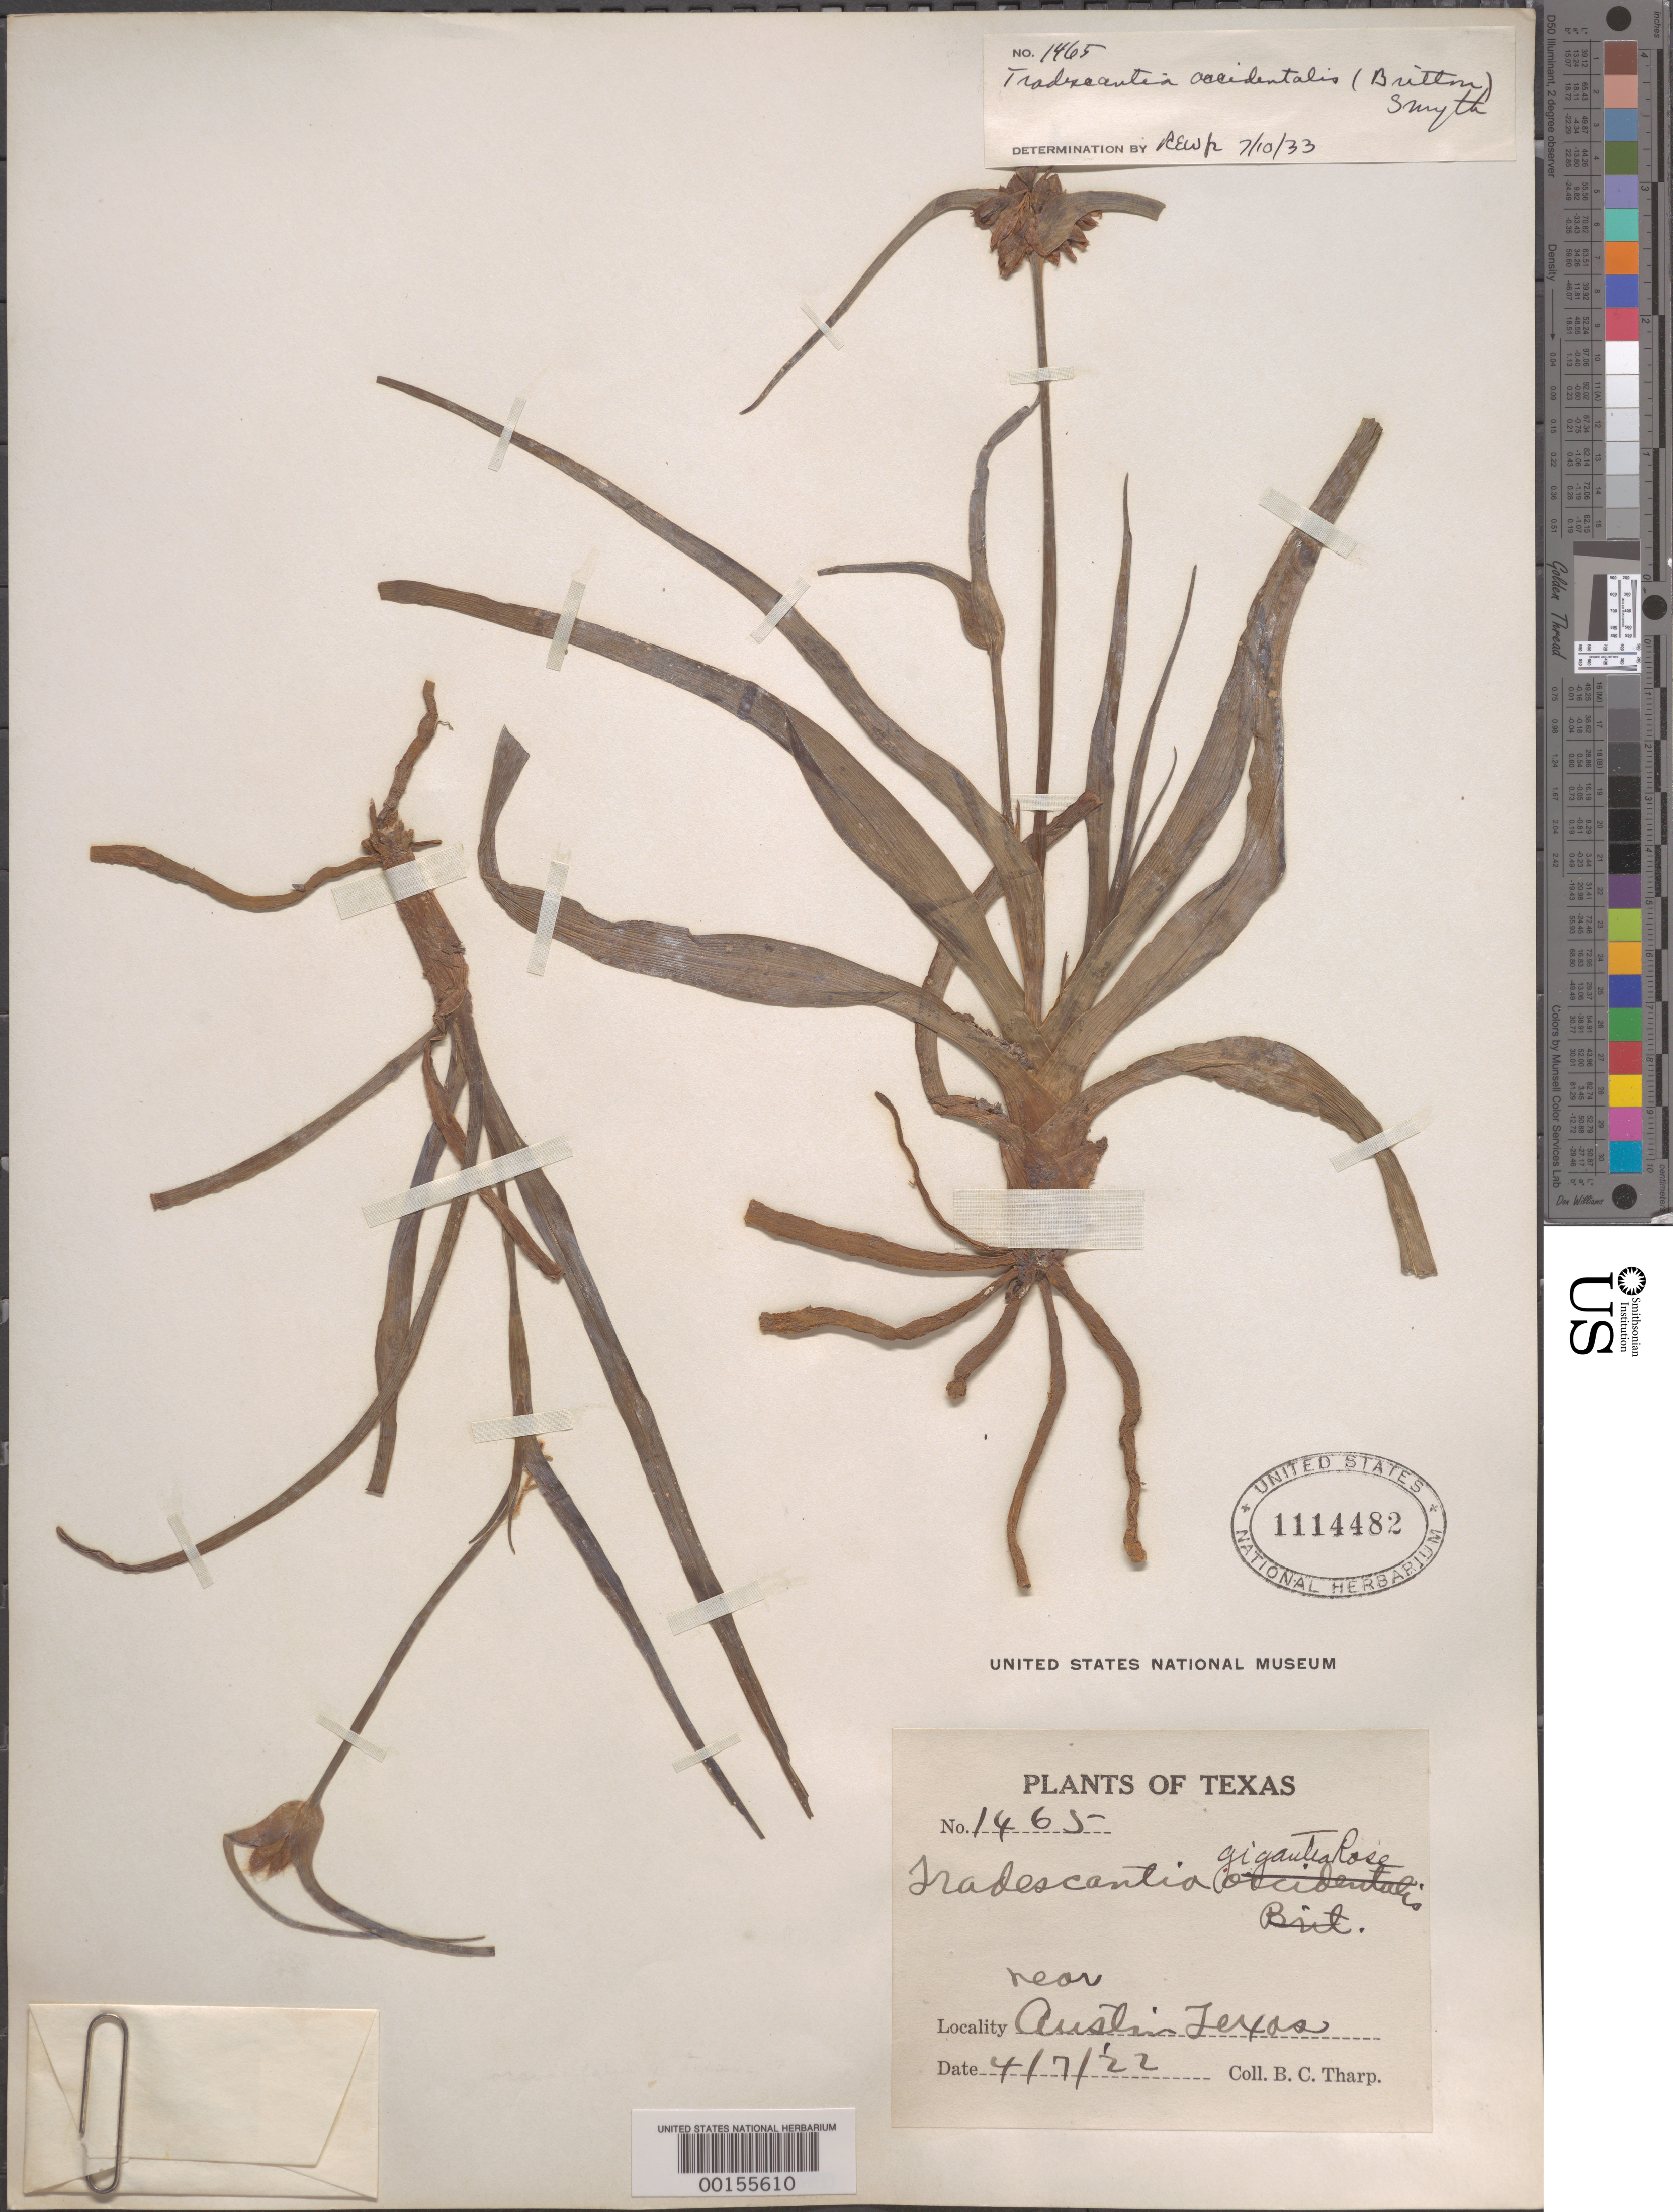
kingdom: Plantae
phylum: Tracheophyta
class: Liliopsida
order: Commelinales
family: Commelinaceae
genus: Tradescantia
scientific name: Tradescantia occidentalis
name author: (Britton) Smyth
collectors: B. C. Tharp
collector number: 1465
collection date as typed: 07 Apr 1922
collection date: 1922-04-07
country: United States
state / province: Texas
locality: Near austin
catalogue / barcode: US 1114482